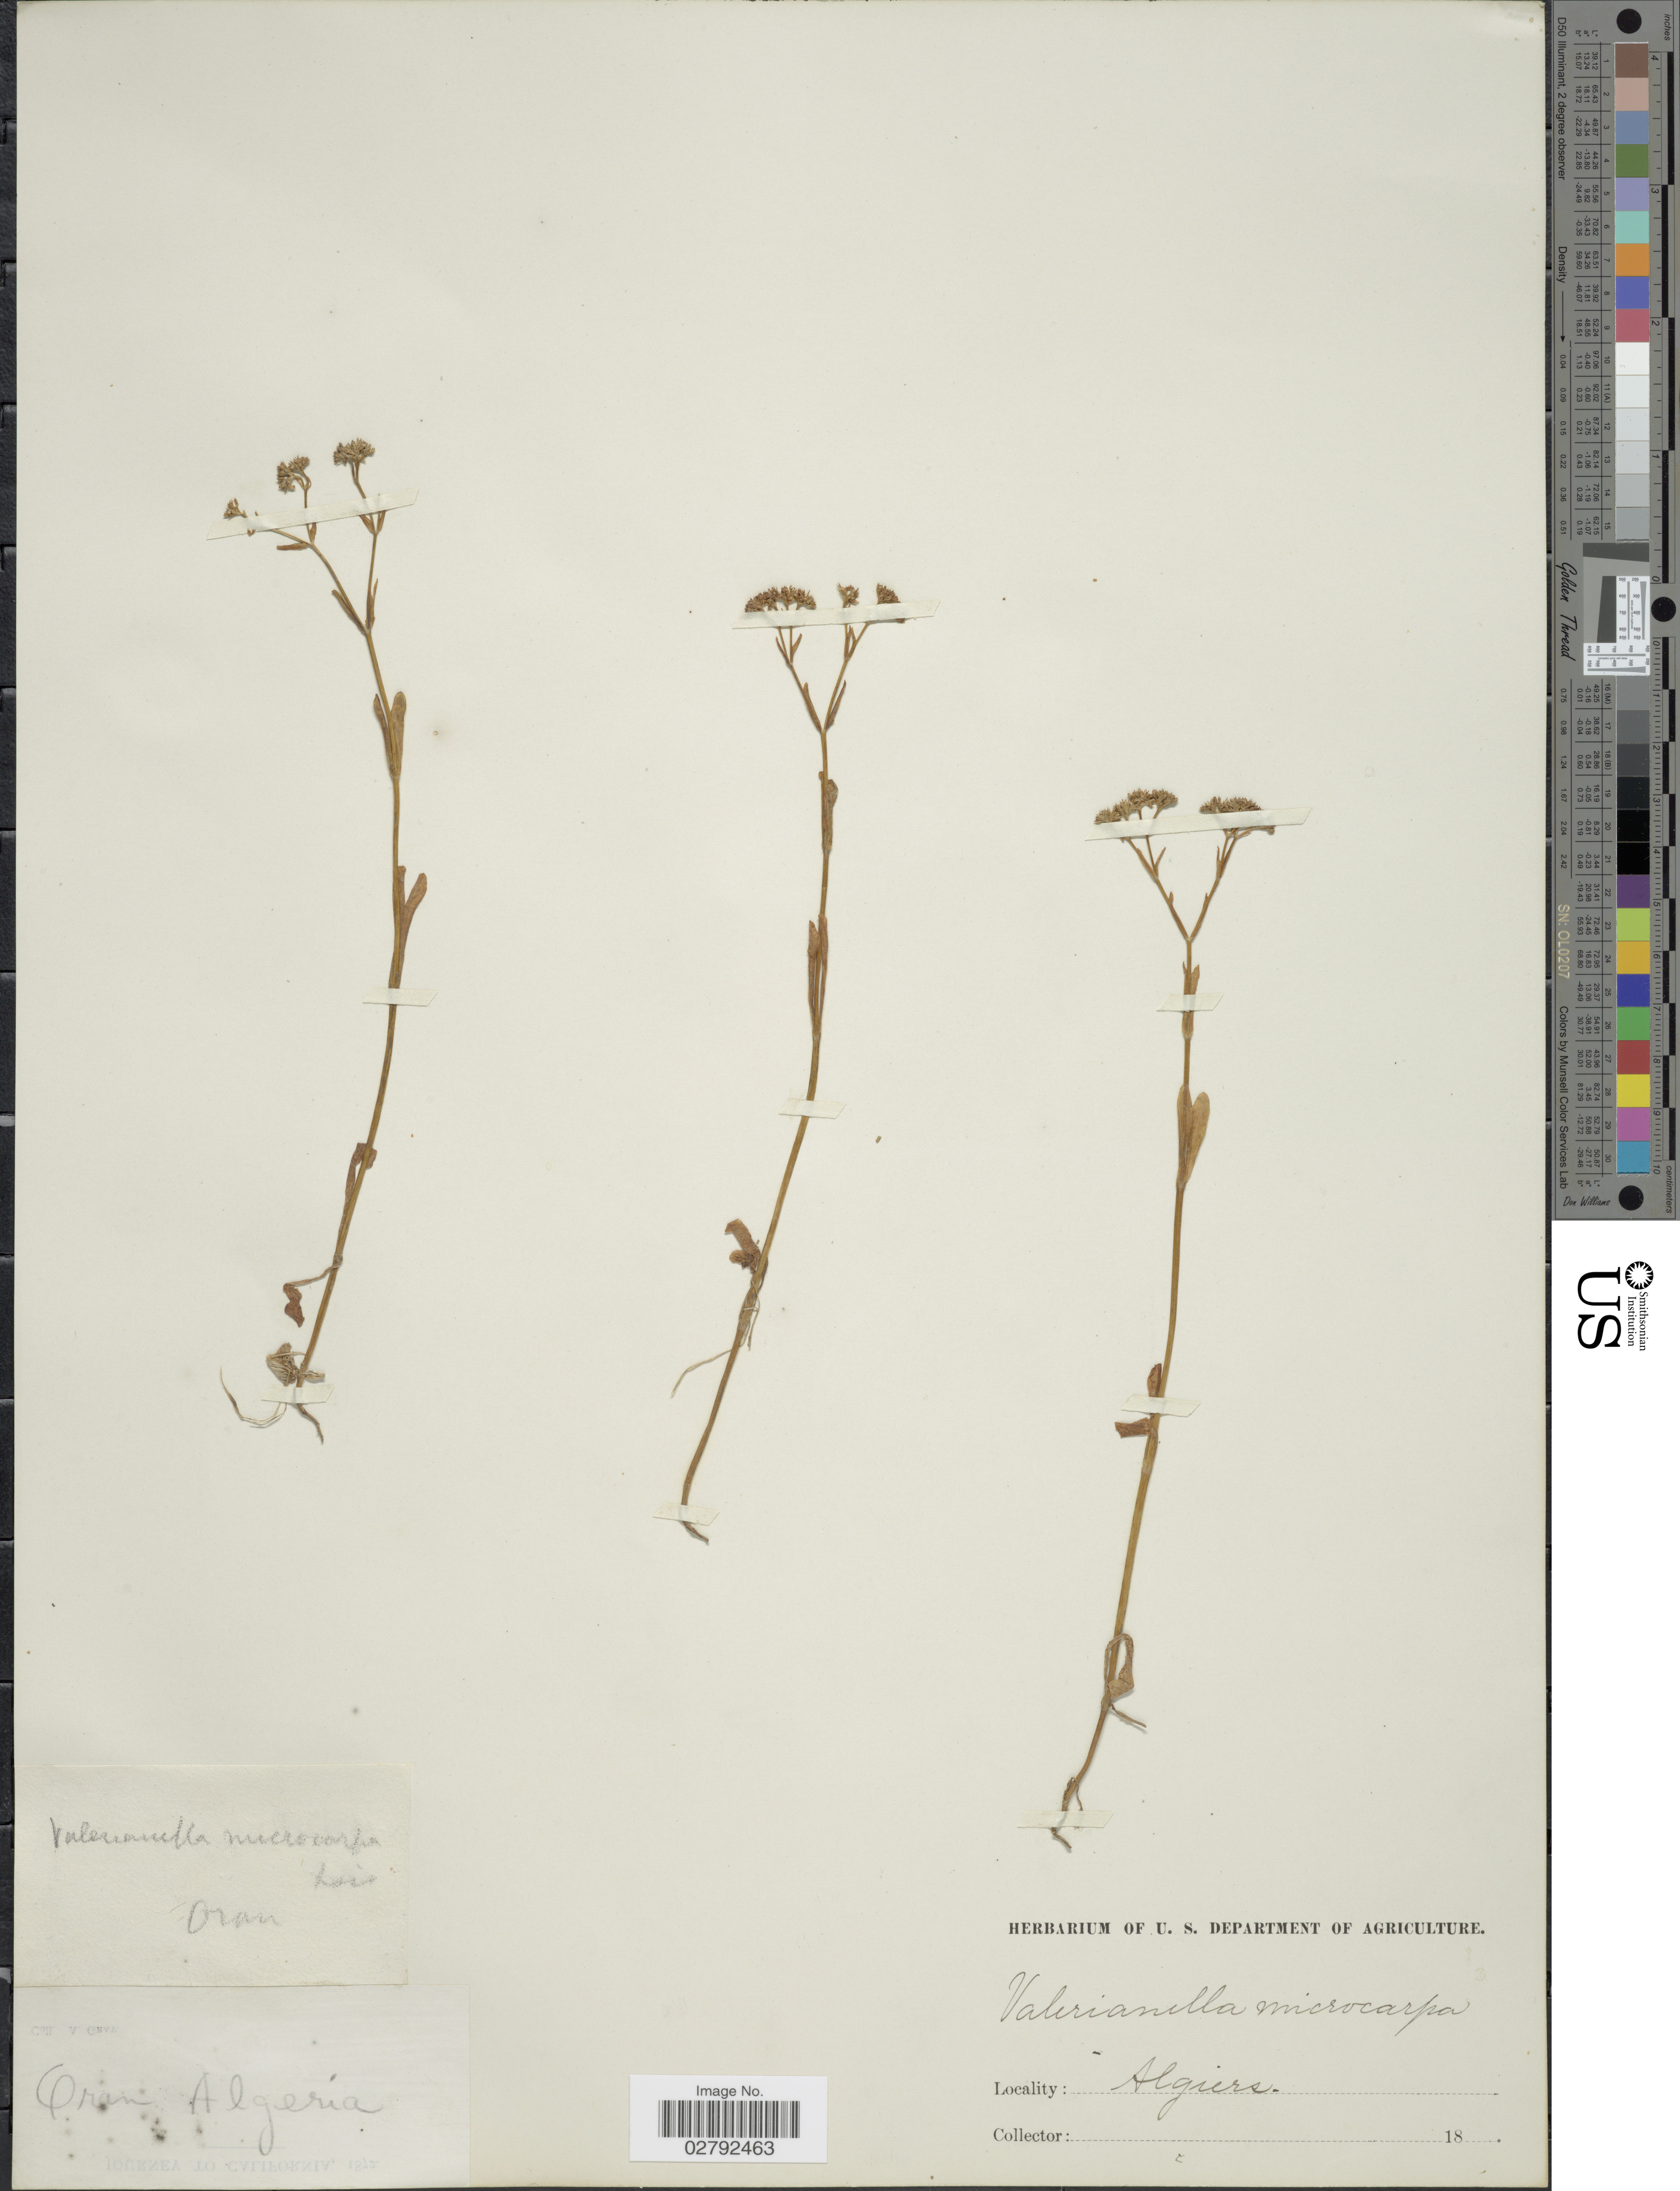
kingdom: Plantae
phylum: Tracheophyta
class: Magnoliopsida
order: Dipsacales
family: Caprifoliaceae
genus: Valerianella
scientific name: Valerianella microcarpa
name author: Loisel.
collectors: ex herb. U. S. Department of Agriculture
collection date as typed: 18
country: Algeria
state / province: Oran